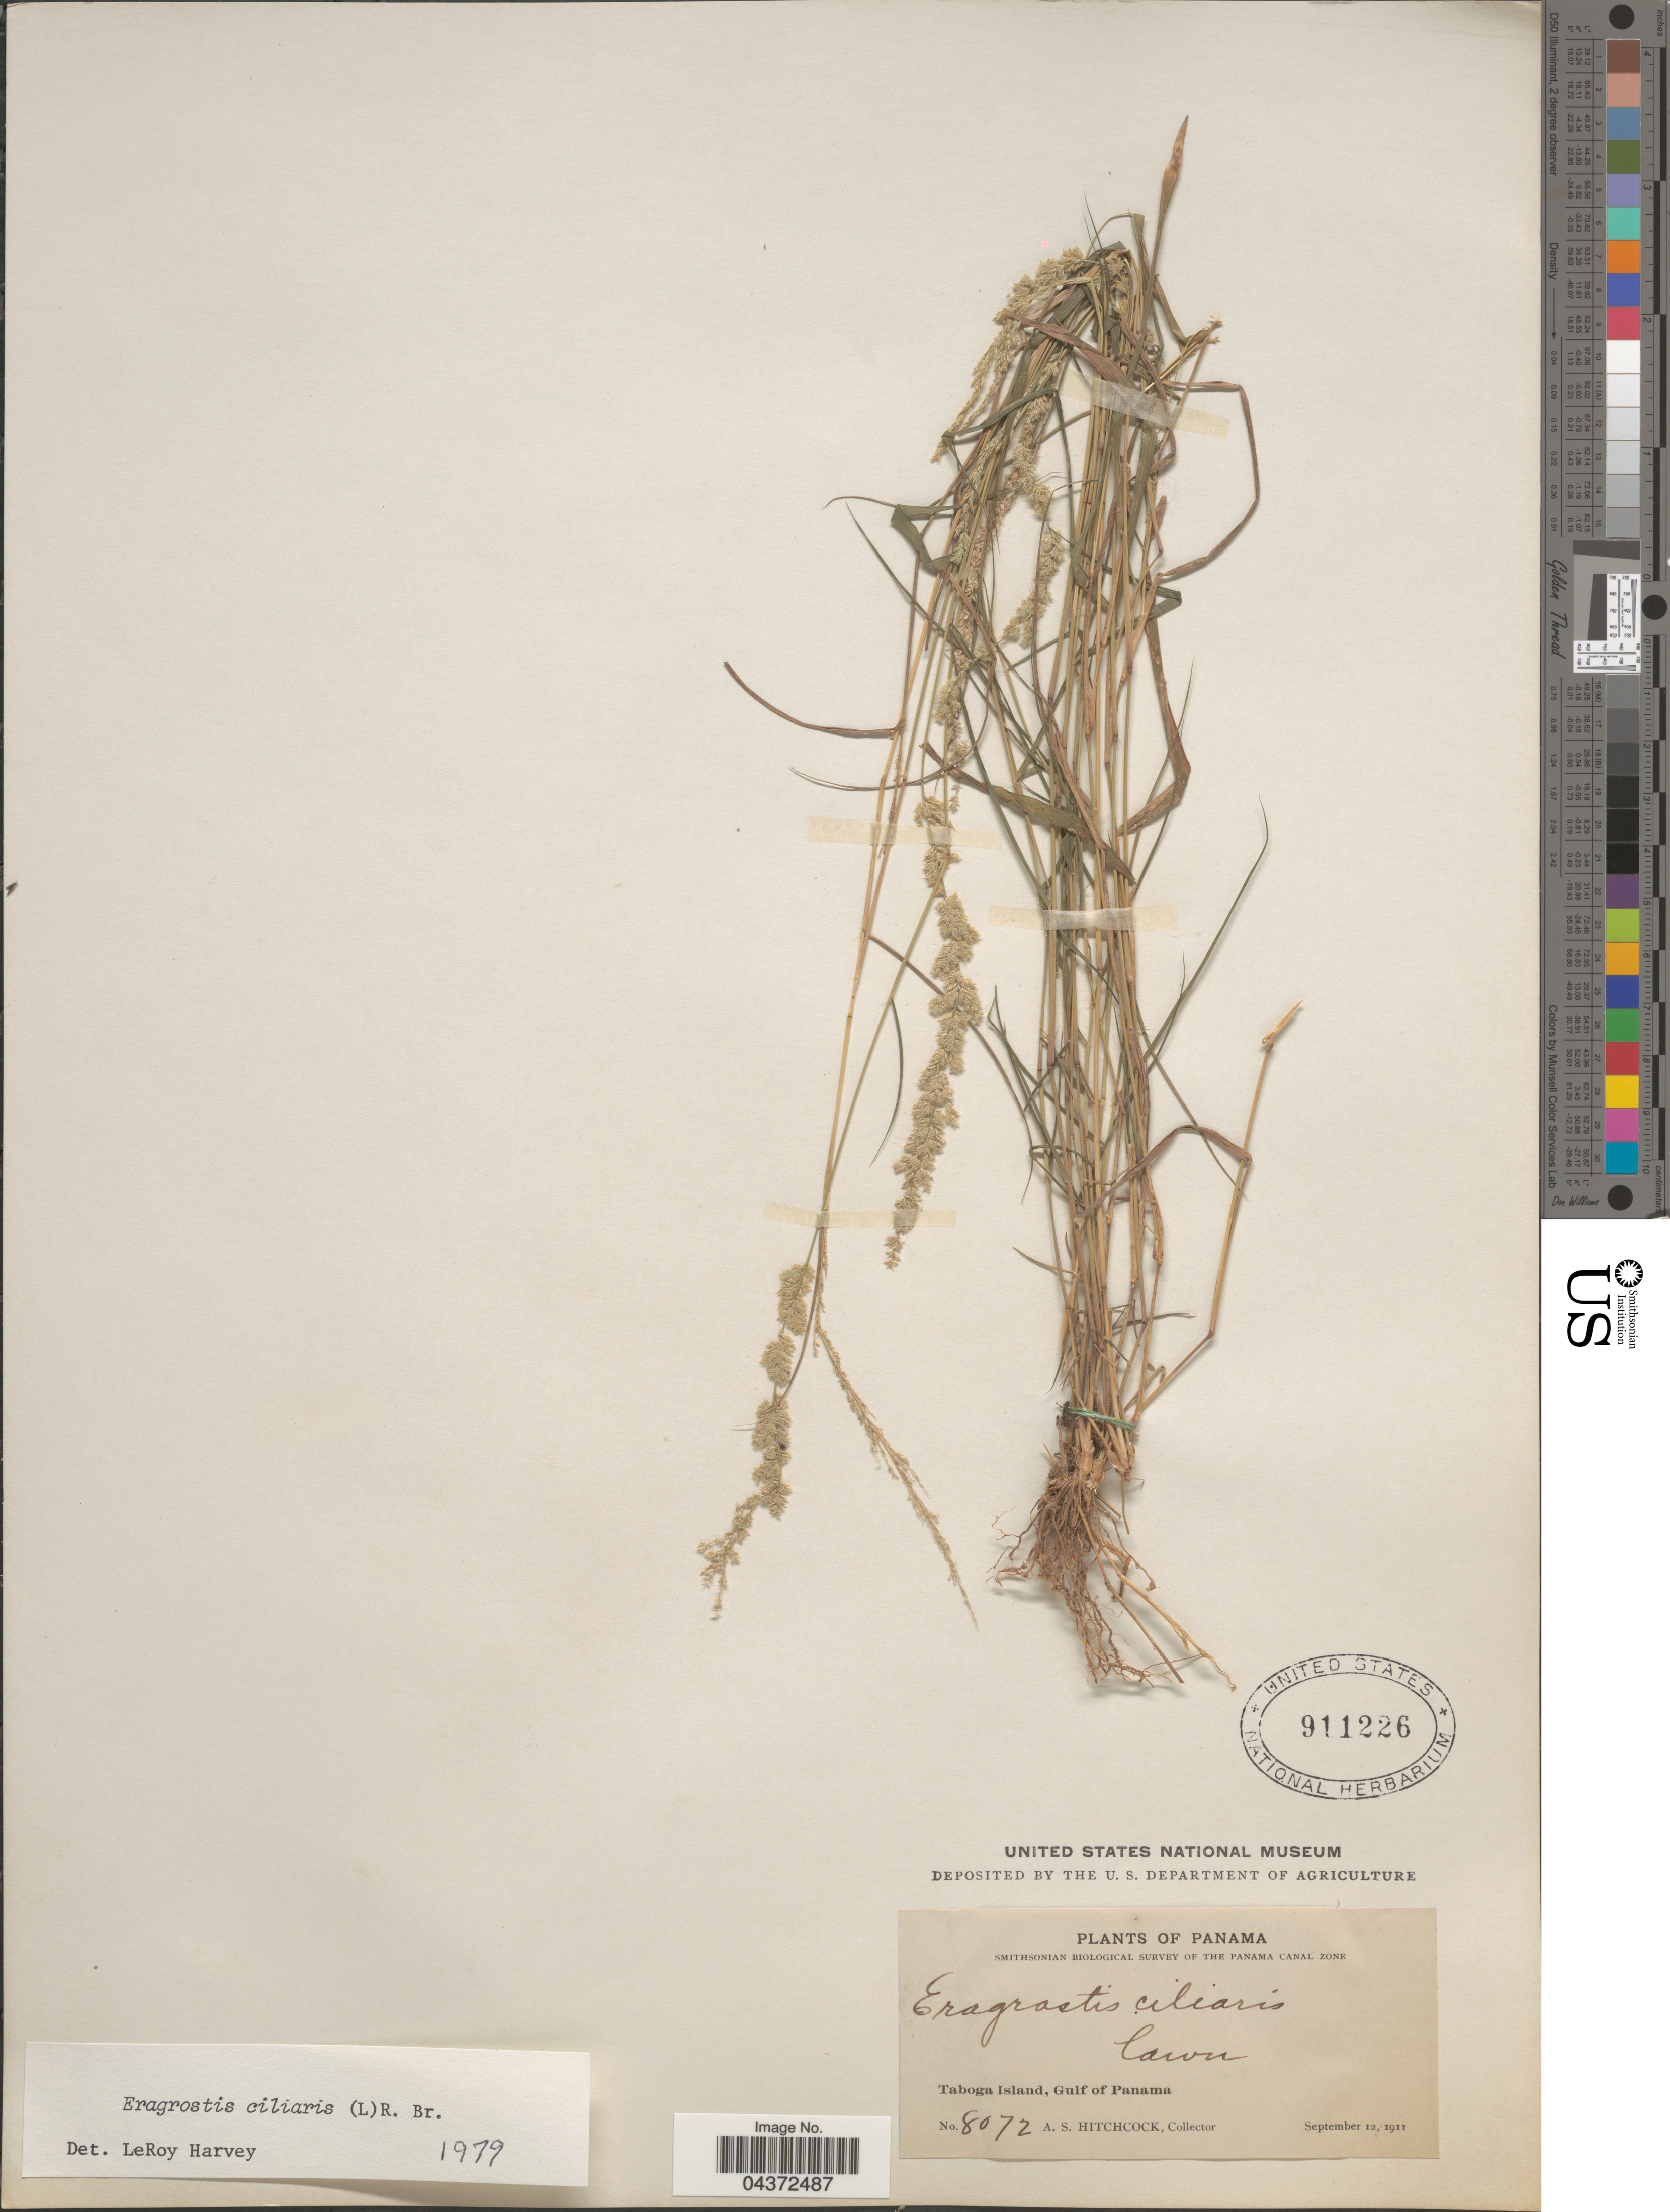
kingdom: Plantae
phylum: Tracheophyta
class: Liliopsida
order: Poales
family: Poaceae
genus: Eragrostis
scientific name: Eragrostis ciliaris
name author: (L.) R. Br.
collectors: A. S. Hitchcock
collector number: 8072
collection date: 1911-09-12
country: Panama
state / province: Panamá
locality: Smithsonian Biological Survey of the Panama Canal Zone. Taboga Island, Gulf of Panama.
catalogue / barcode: US 911226